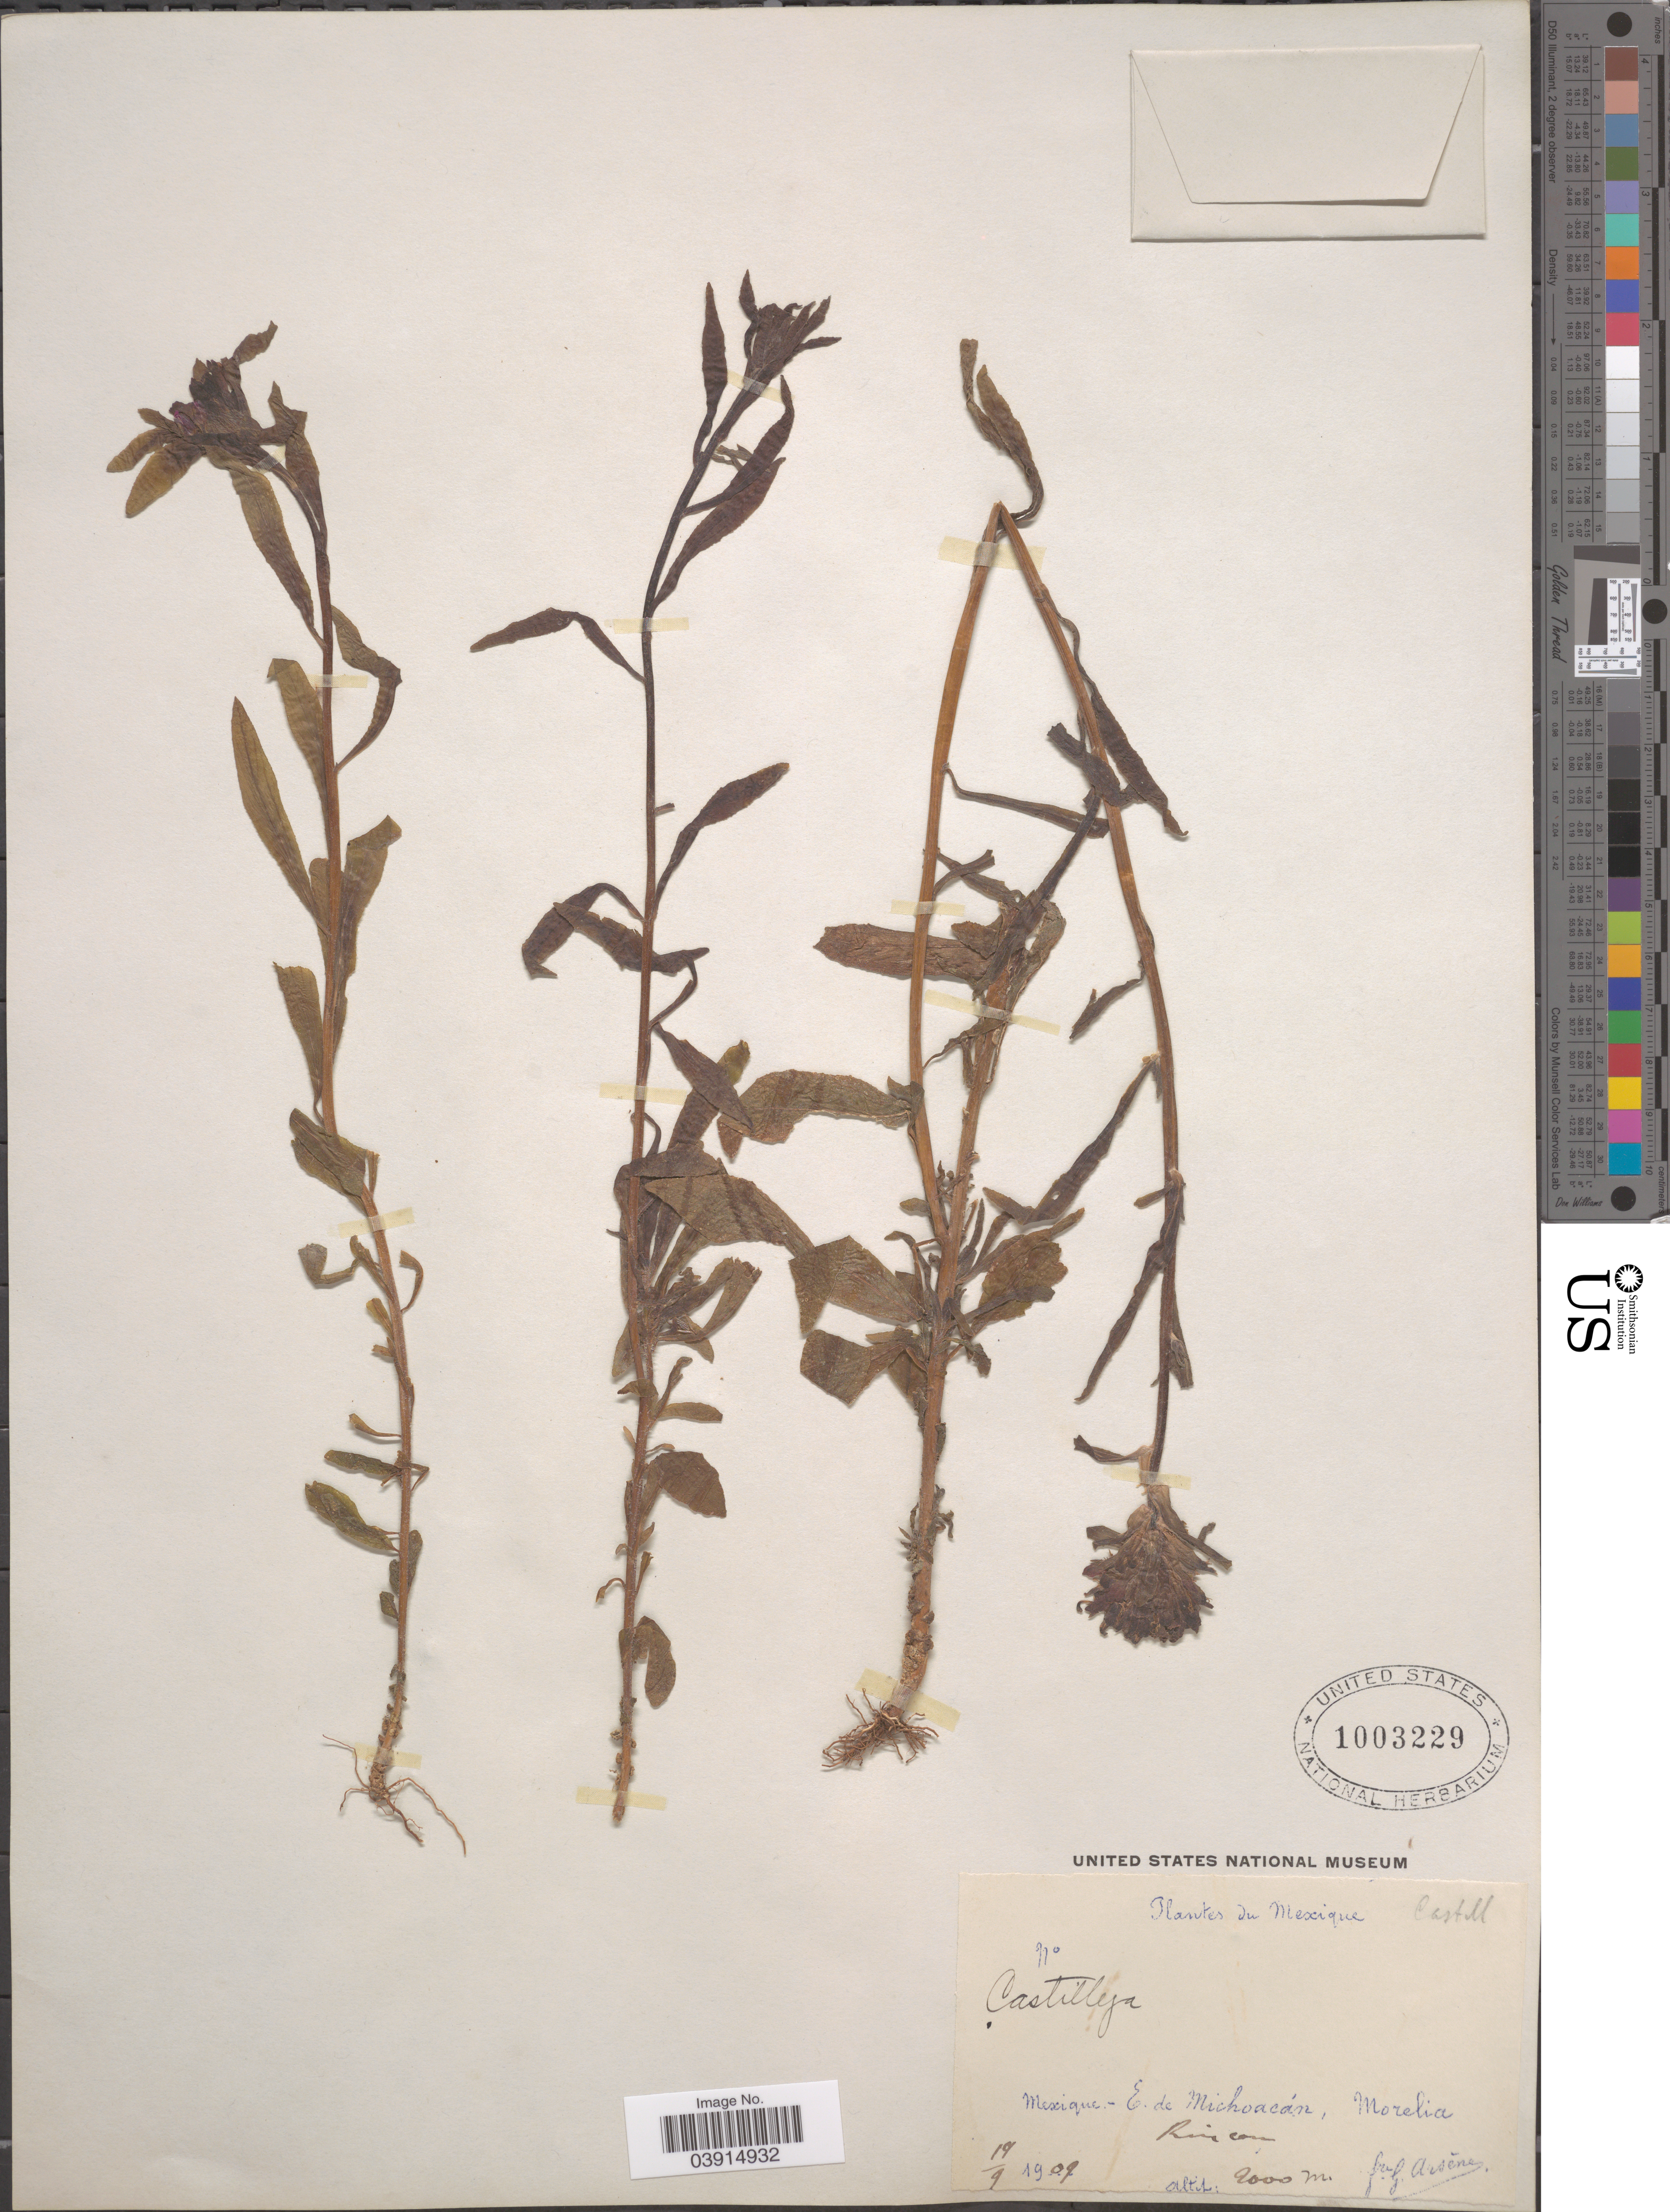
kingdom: Plantae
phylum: Tracheophyta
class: Magnoliopsida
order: Lamiales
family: Orobanchaceae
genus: Castilleja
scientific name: Castilleja arvensis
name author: Schltdl. & Cham.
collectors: Bro. G. Arsène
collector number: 970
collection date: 1909-09-19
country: Mexico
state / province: Michoacán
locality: E. de Michoacán, Morelia. Rincon.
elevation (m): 2000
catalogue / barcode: US 1003229